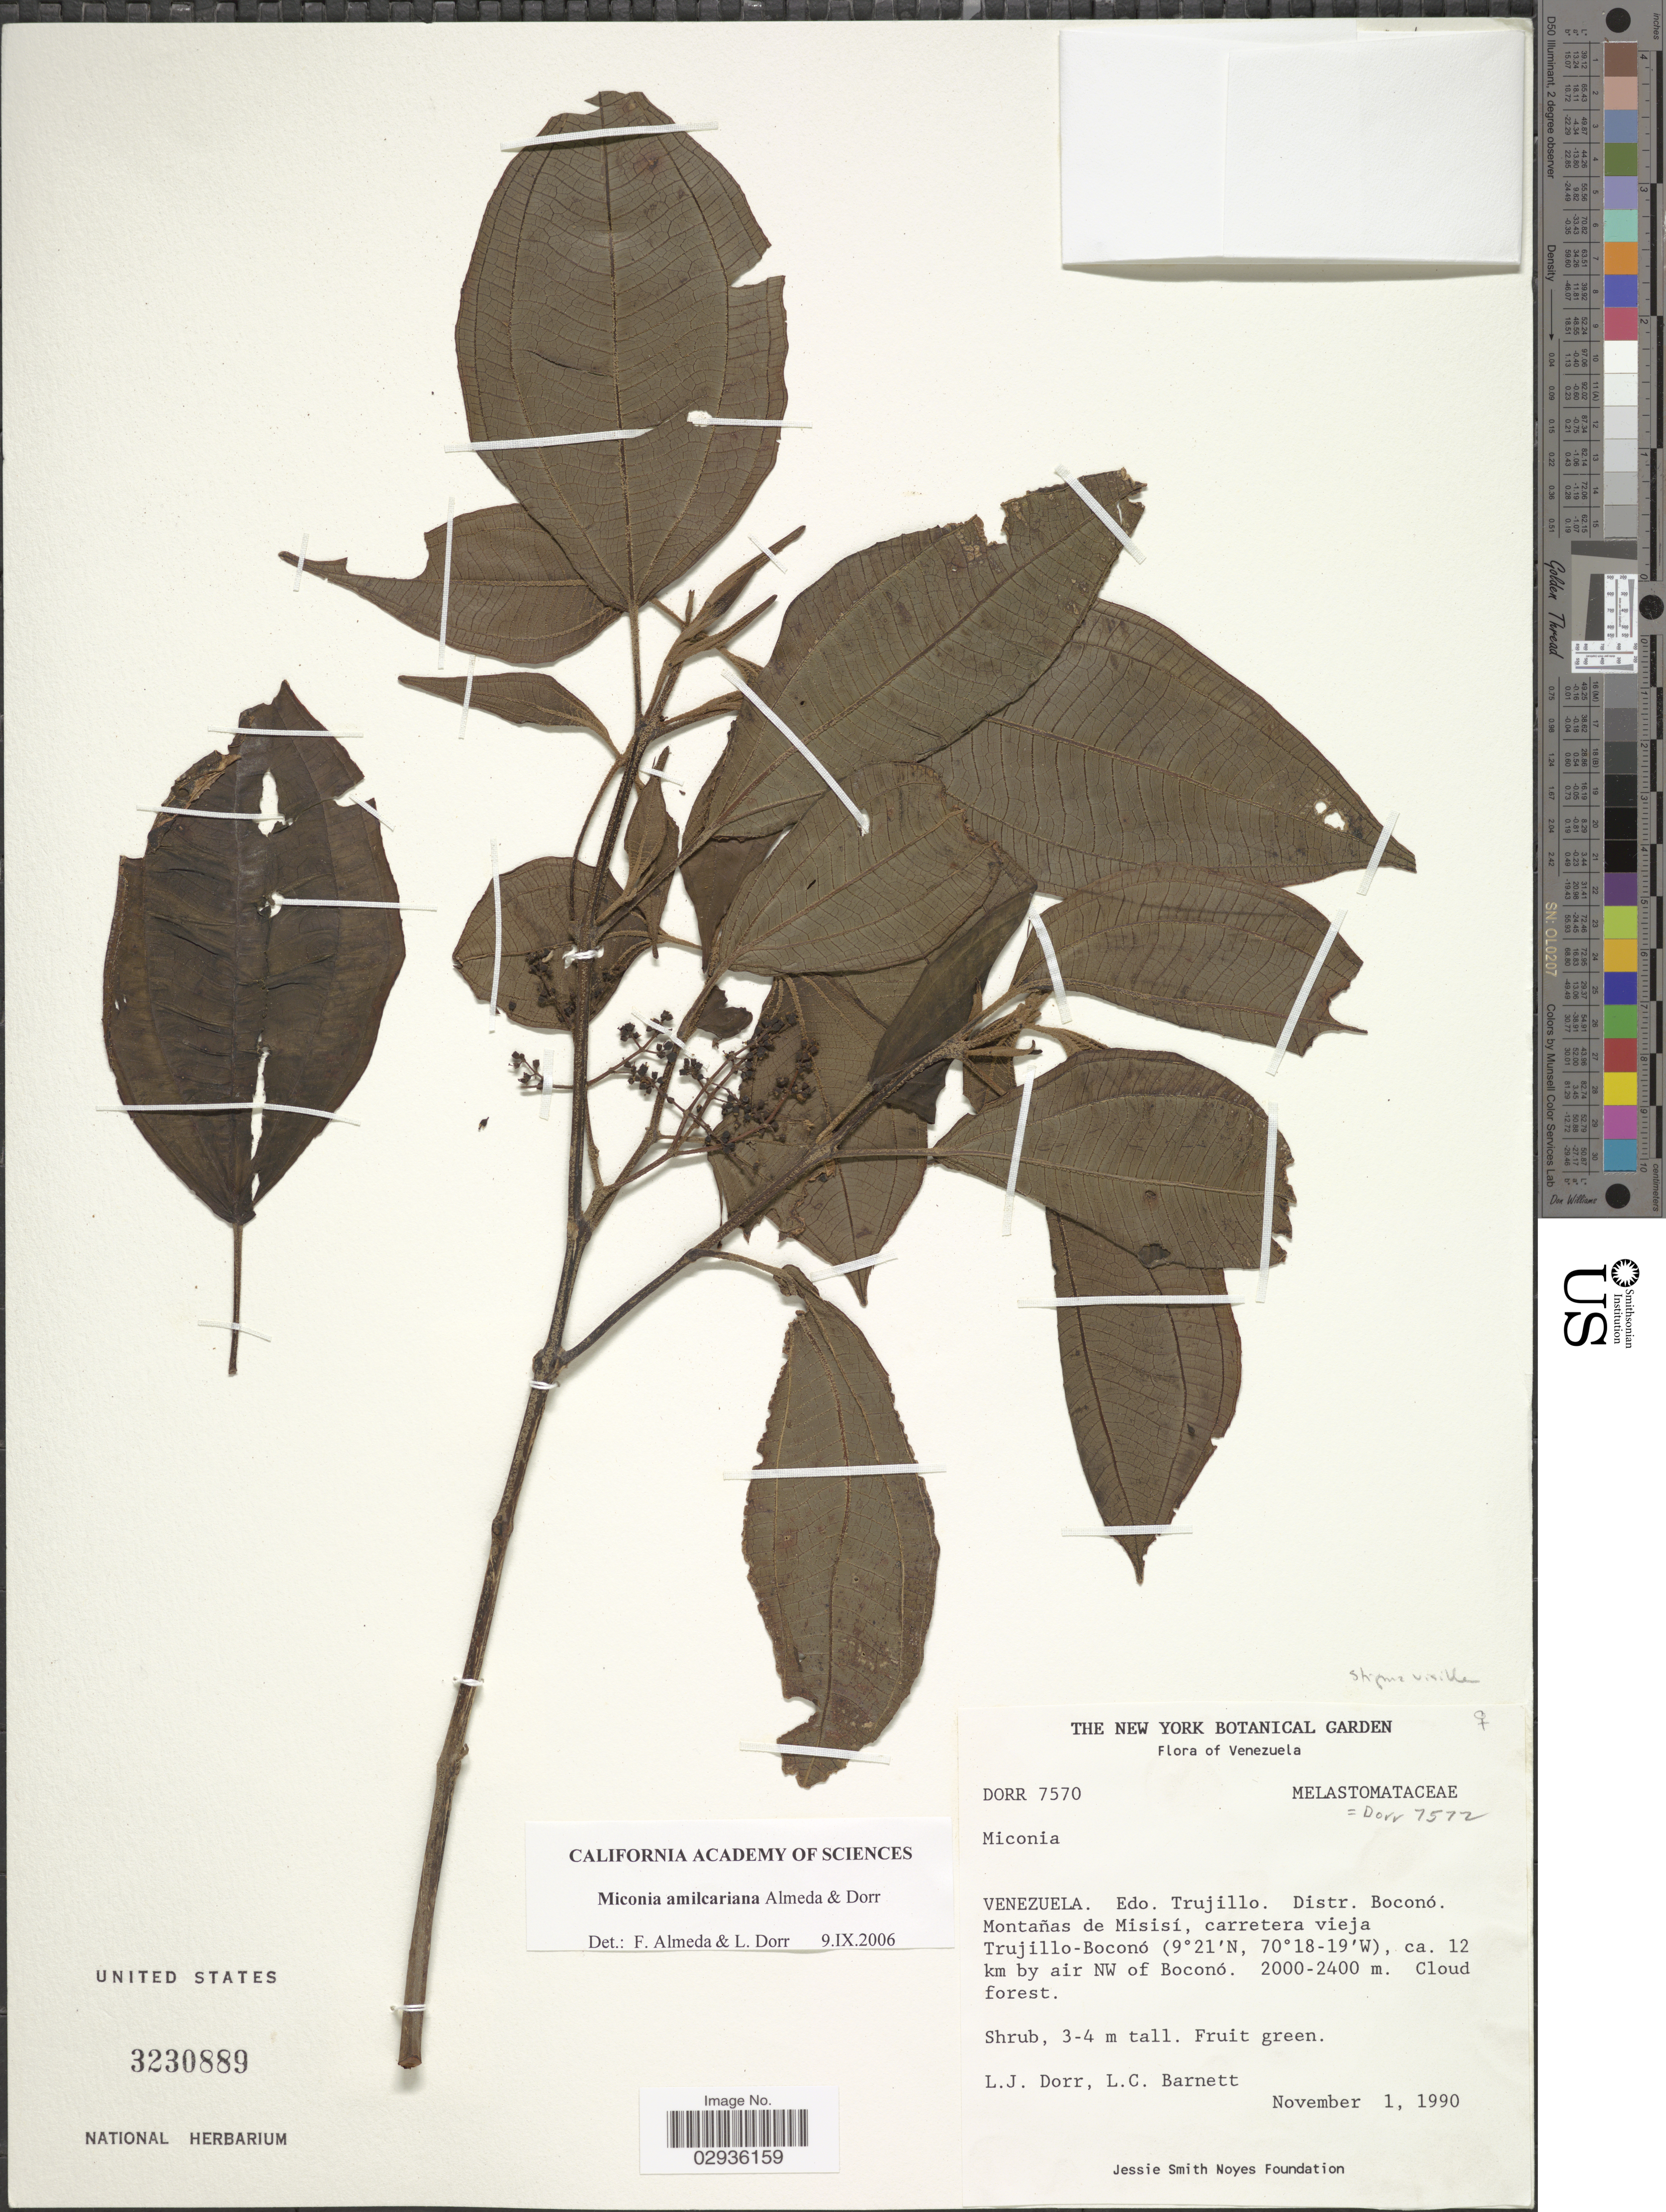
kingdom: Plantae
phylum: Tracheophyta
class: Magnoliopsida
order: Myrtales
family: Melastomataceae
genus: Miconia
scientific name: Miconia amilcariana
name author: Almeda & Dorr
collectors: L. J. Dorr & L. C. Barnett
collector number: DORR 7570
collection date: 1990-11-01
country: Venezuela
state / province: Trujillo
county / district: Boconó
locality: Montañas de Misisí, carretera vieja Trujillo-Boconó, ca. 12 km by air NW of Boconó.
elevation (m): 2000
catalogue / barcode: US 3230889